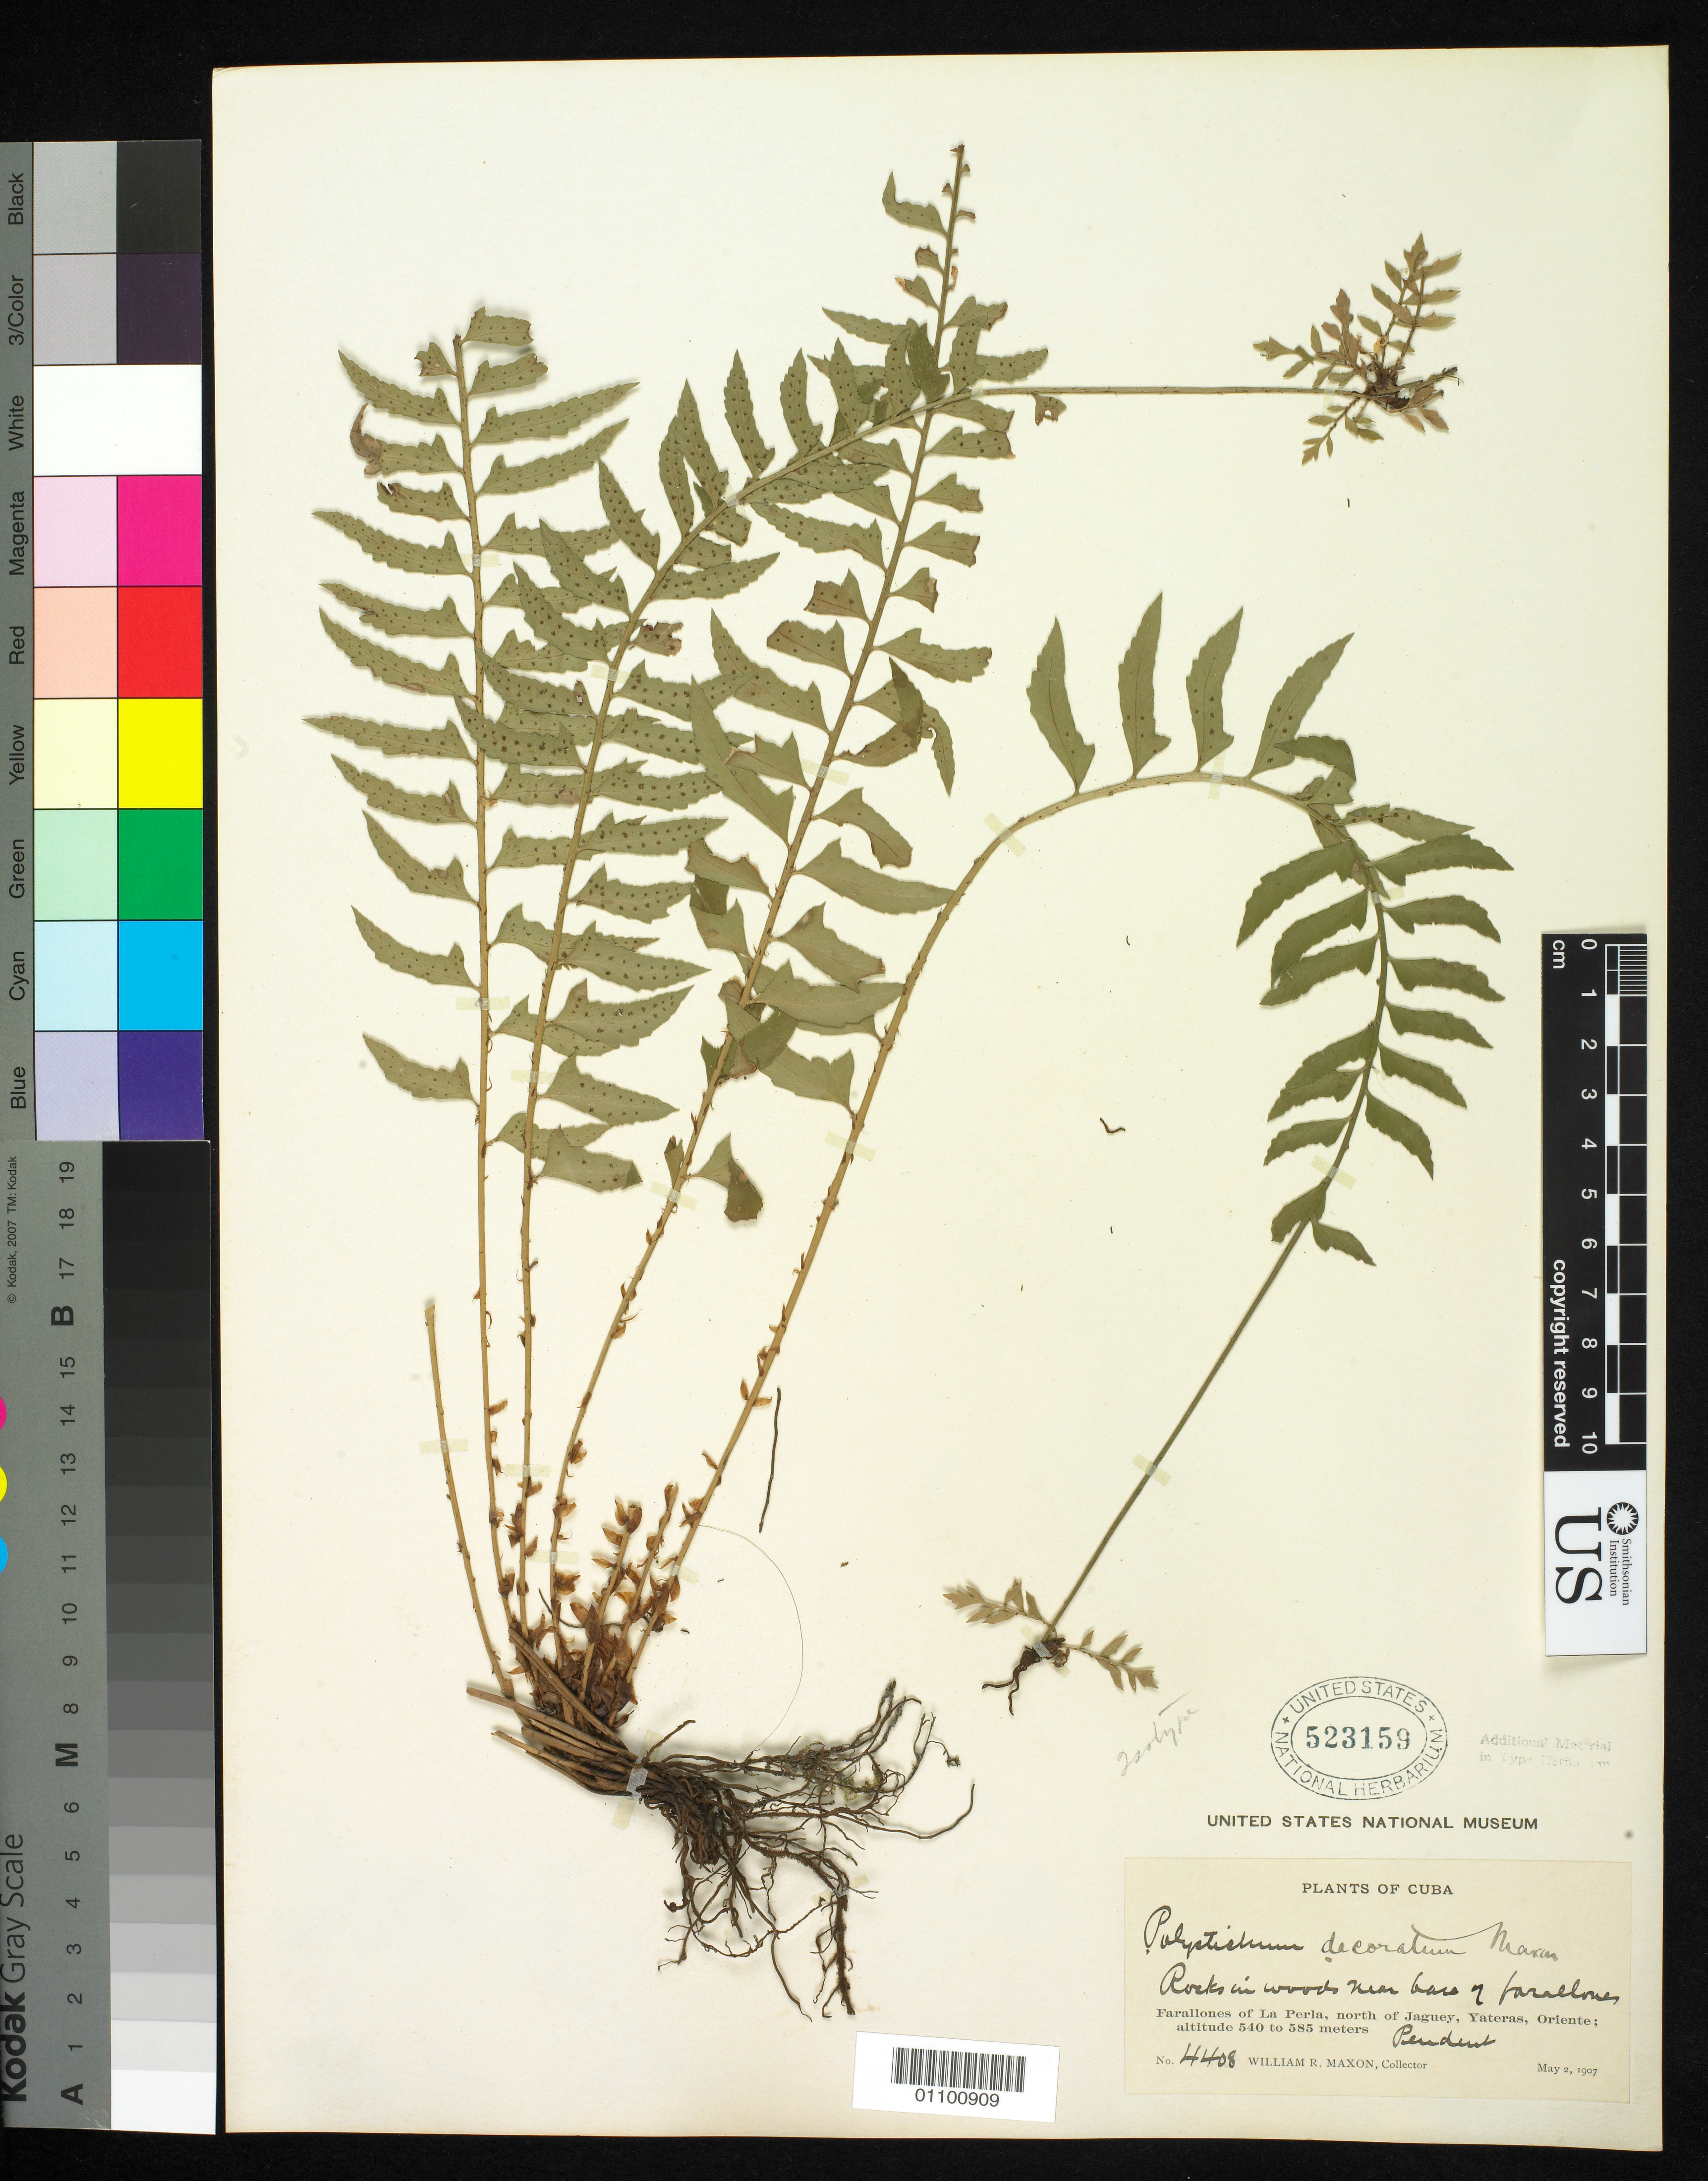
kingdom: Plantae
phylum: Tracheophyta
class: Polypodiopsida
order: Polypodiales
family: Dryopteridaceae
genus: Polystichum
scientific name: Polystichum decoratum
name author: Maxon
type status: Isotype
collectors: W. R. Maxon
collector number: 4408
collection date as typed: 02 May 1907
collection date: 1907-05-02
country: Cuba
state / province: Oriente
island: Greater Antilles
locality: Farallones of La Peria, N of Jaguey, Yateras.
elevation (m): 540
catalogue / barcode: US 523159